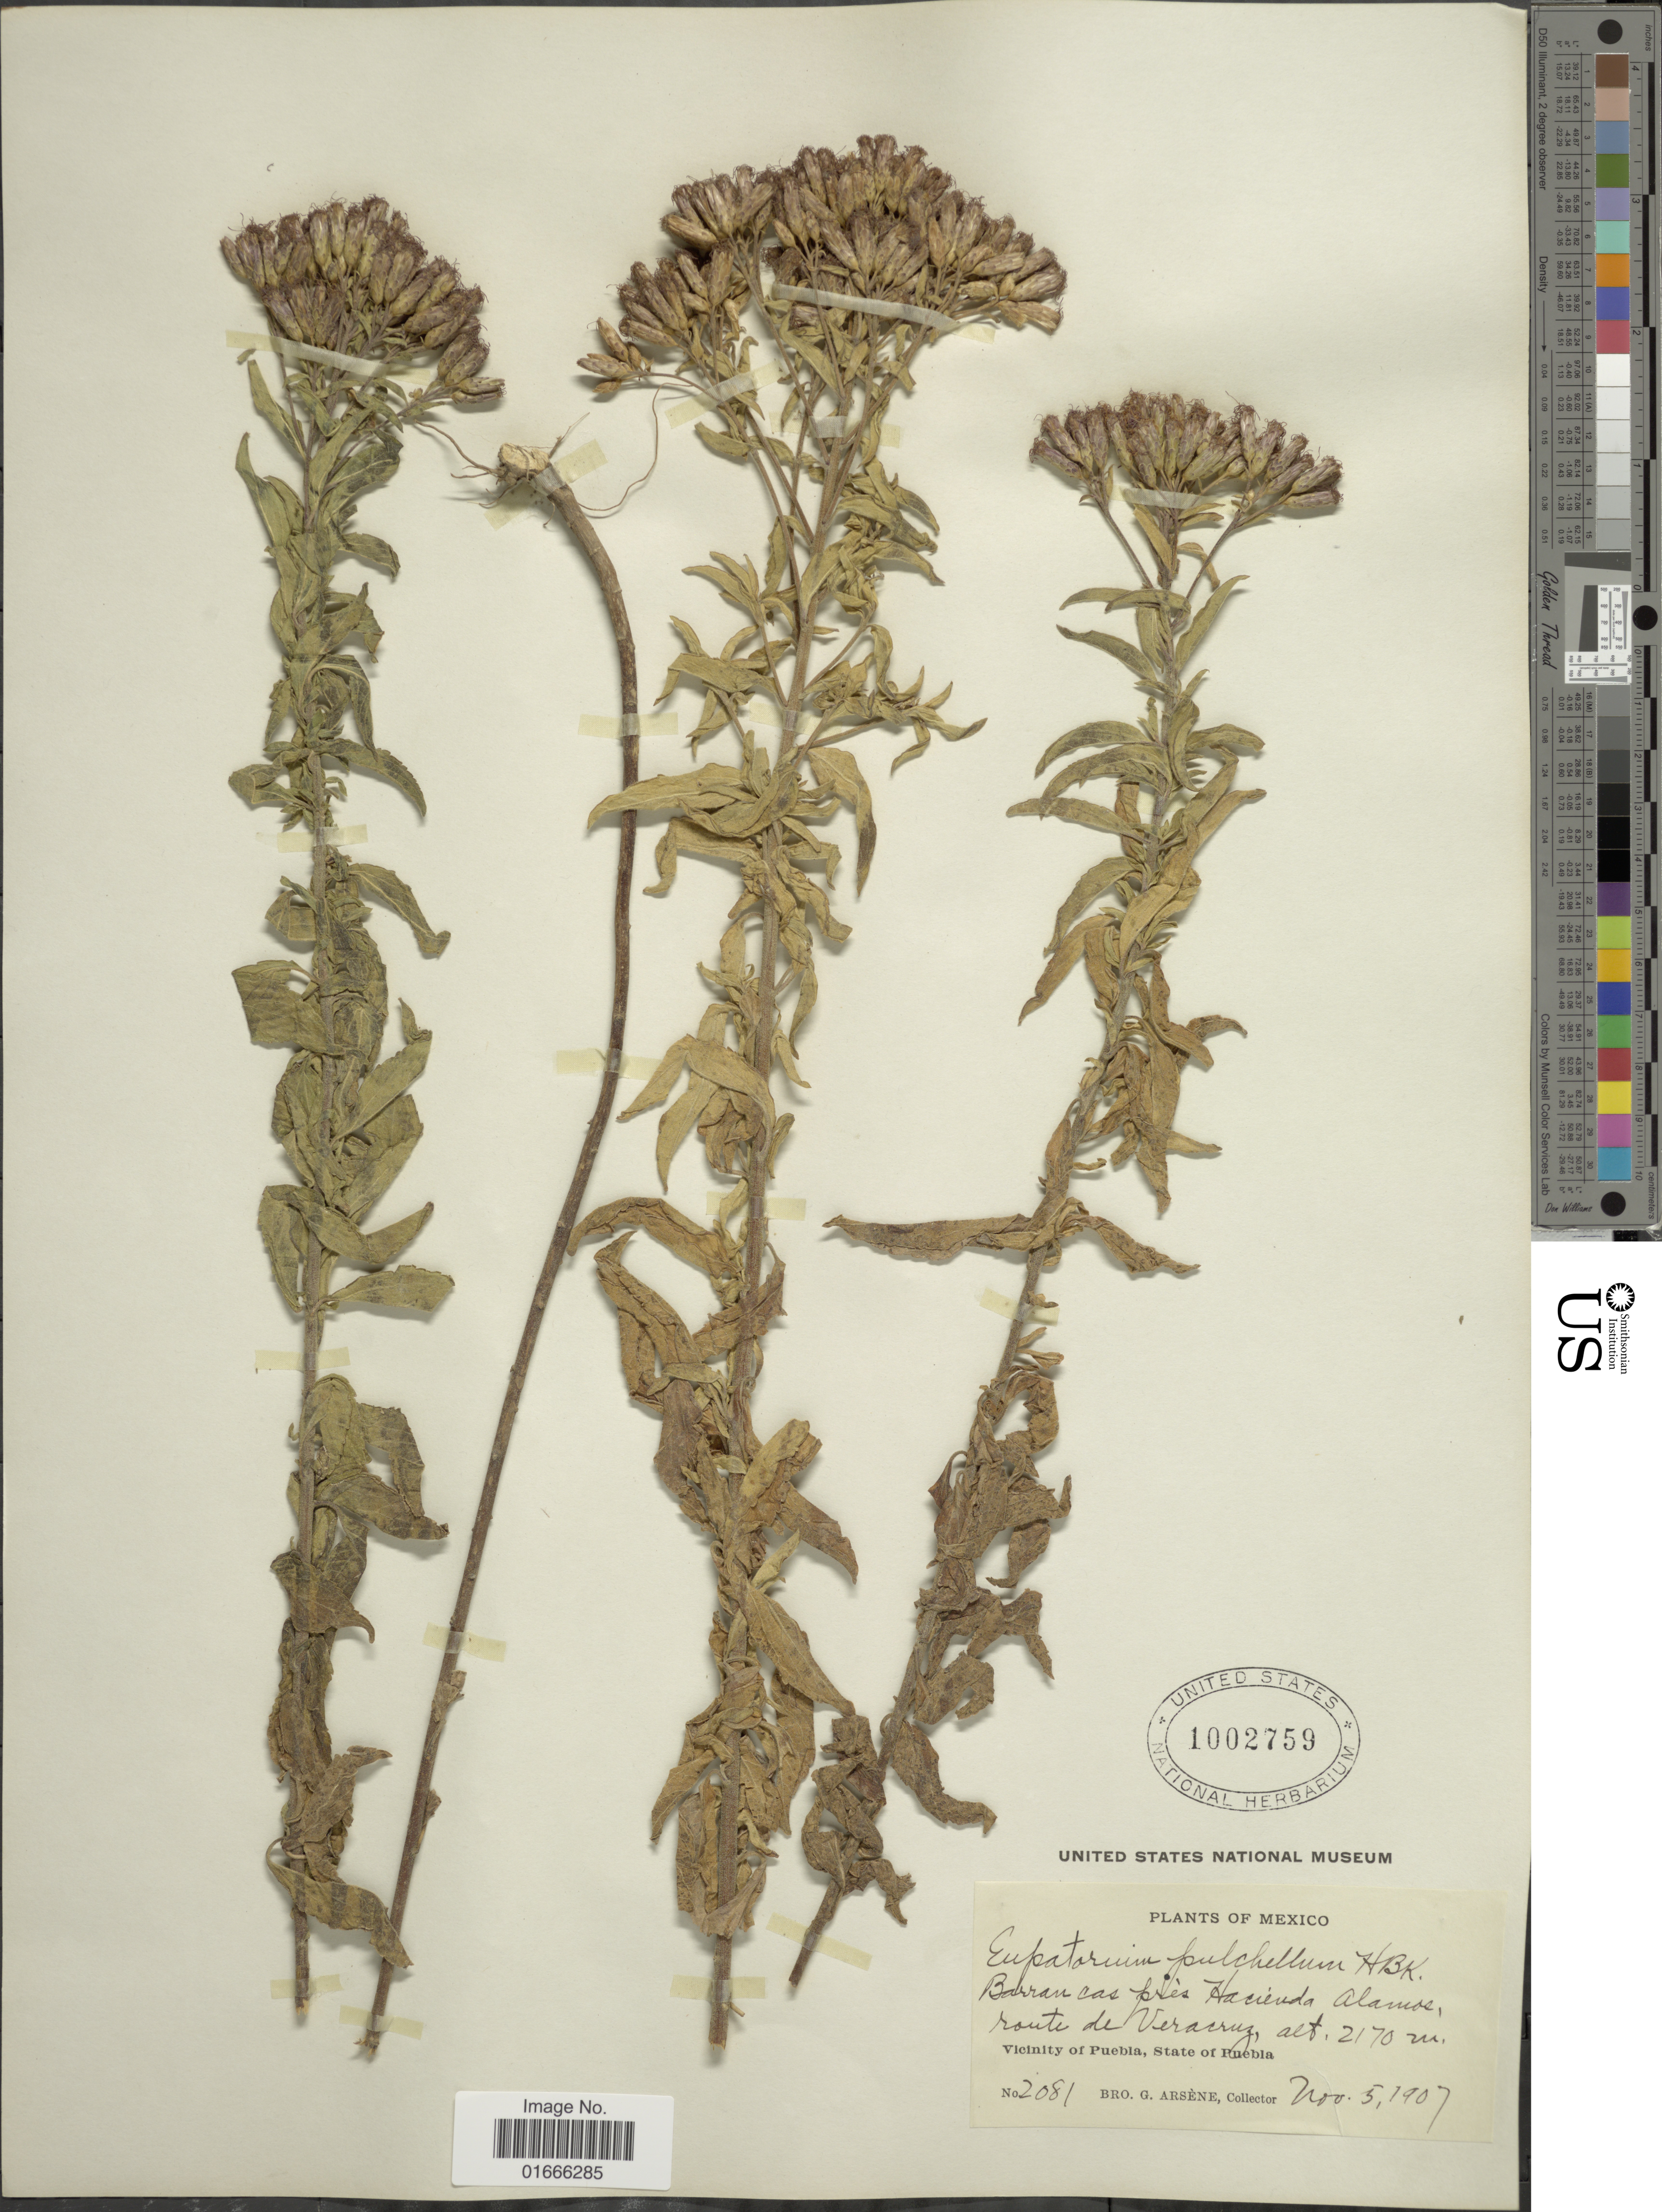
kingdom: Plantae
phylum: Tracheophyta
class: Magnoliopsida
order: Asterales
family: Asteraceae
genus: Chromolaena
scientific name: Chromolaena pulchella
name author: (Kunth) R.M. King & H. Rob.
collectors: Bro. G. Arsène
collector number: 2081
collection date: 1907-11-05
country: Mexico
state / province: Puebla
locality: Barranca pres Hacienda Alamos, route de Veracruz, Vicinity of Puebla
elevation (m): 2170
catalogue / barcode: US 1002759